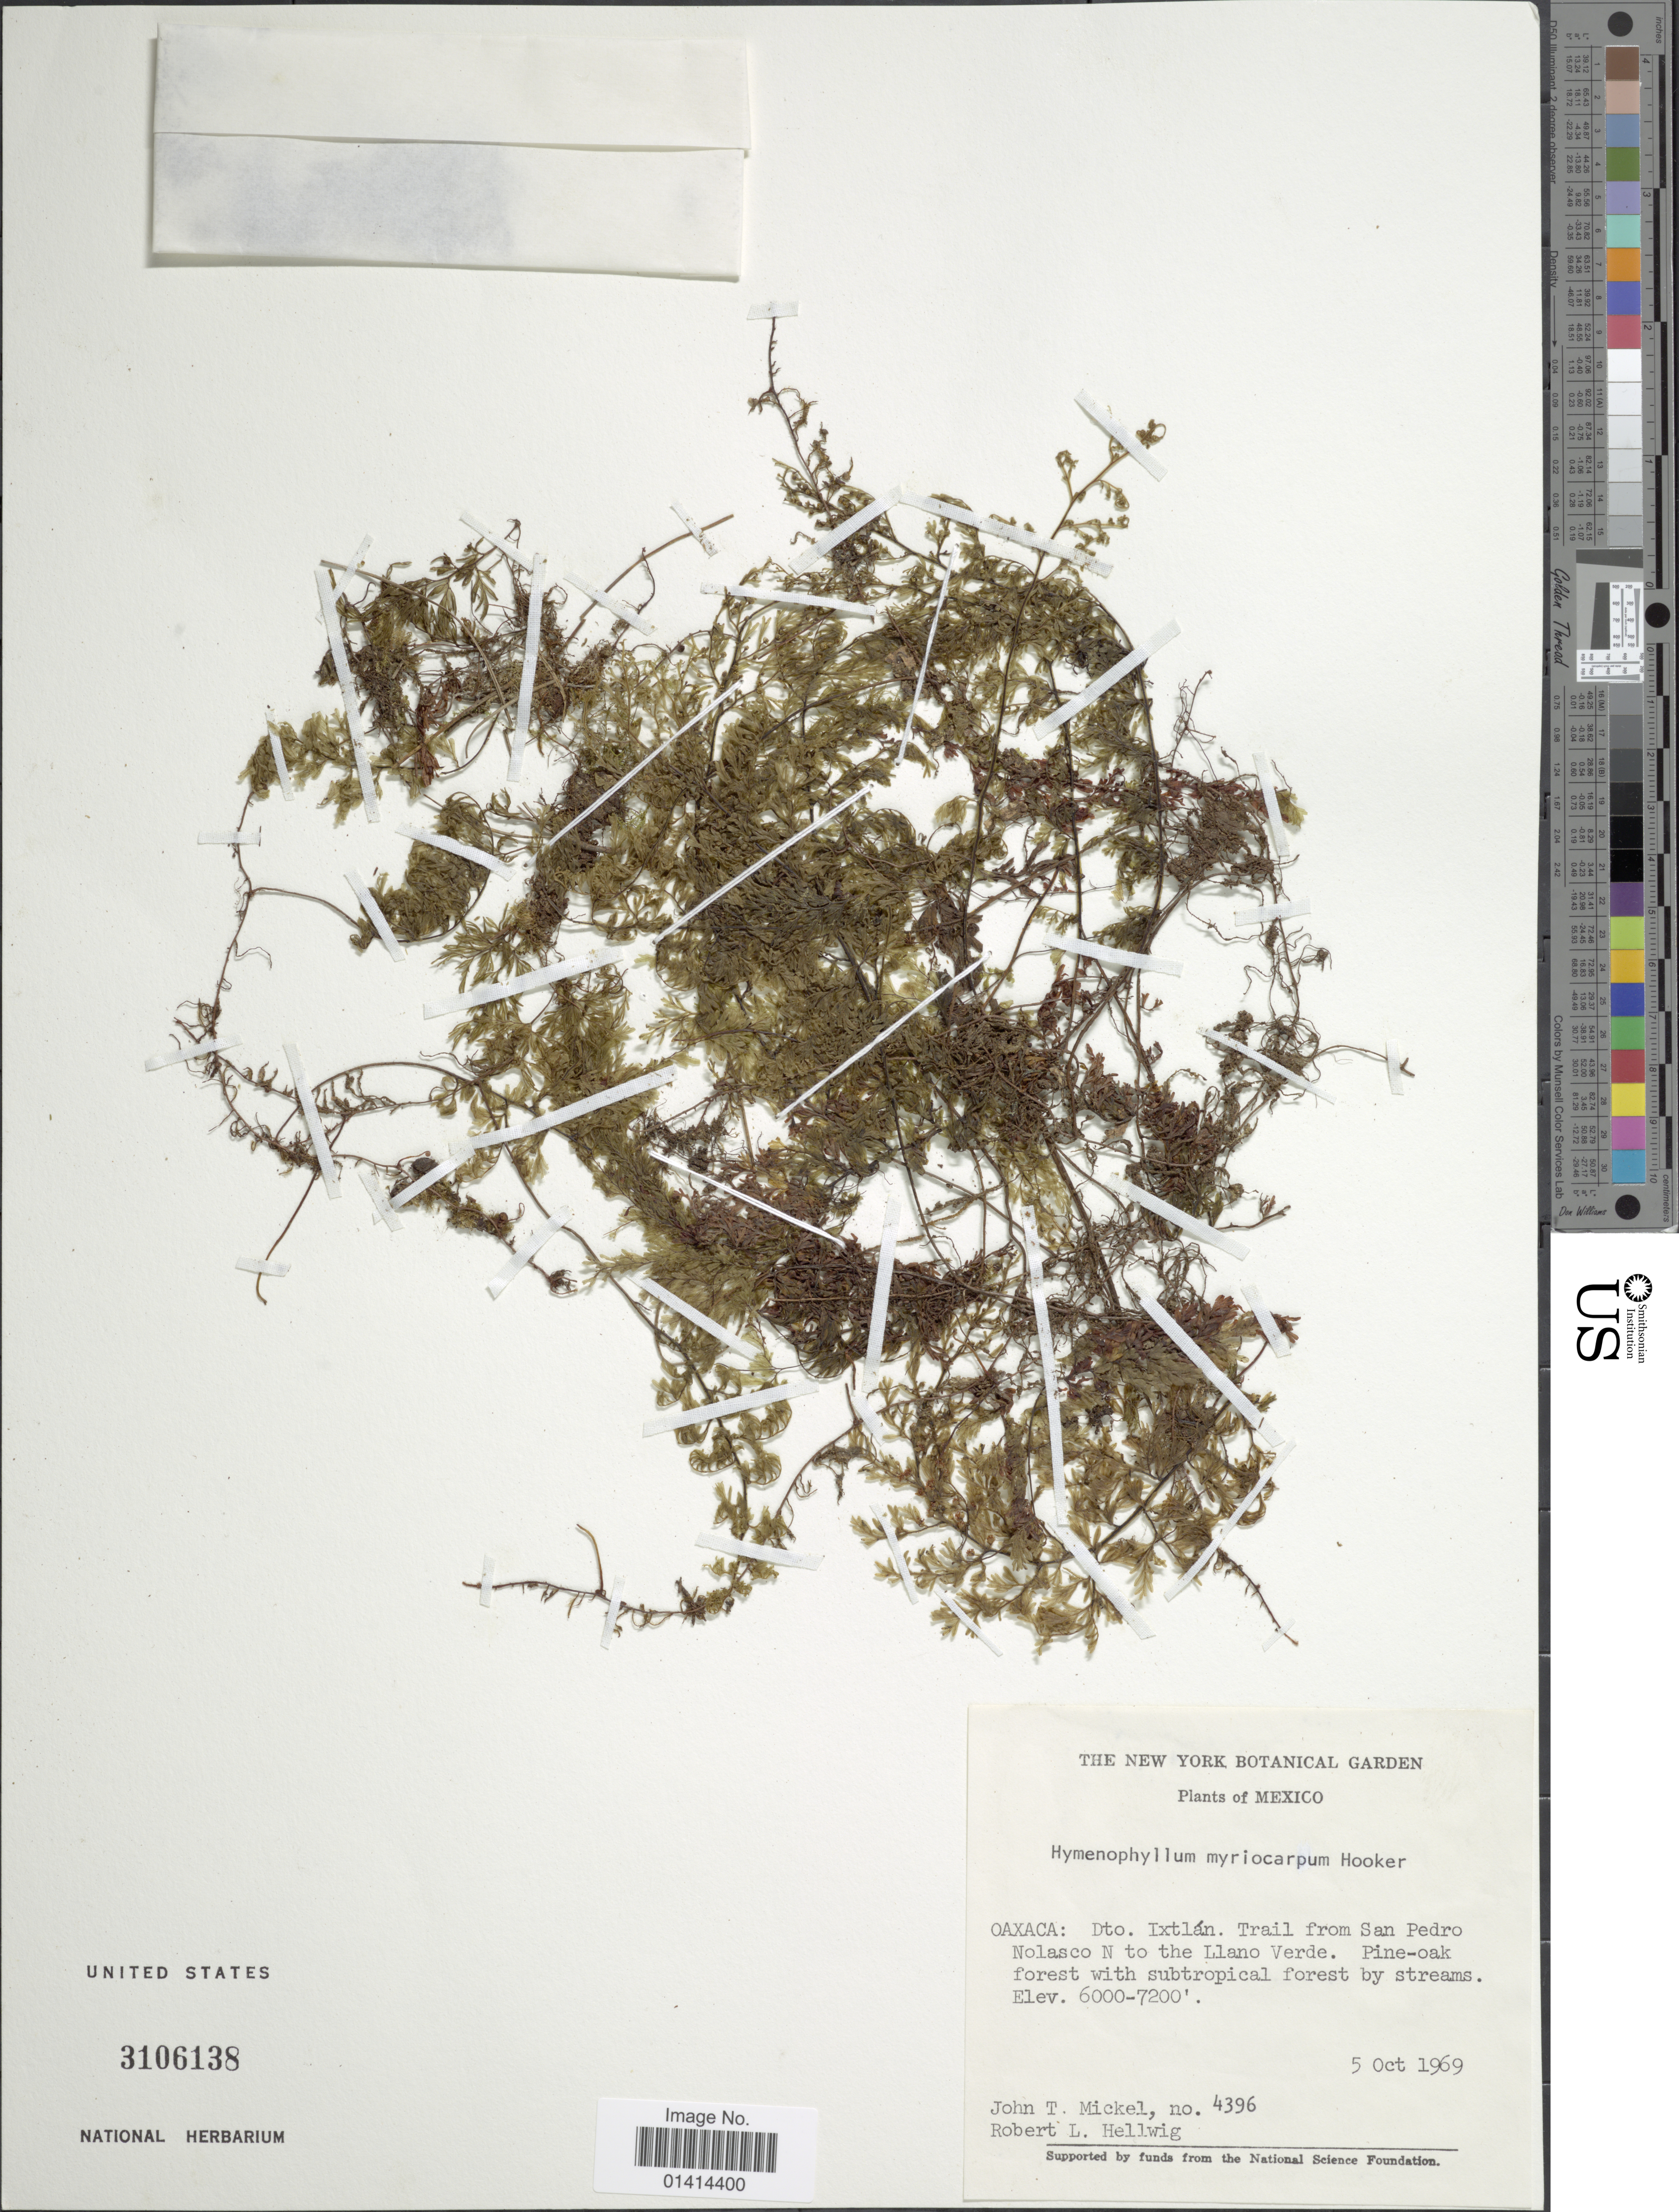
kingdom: Plantae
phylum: Tracheophyta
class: Polypodiopsida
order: Hymenophyllales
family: Hymenophyllaceae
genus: Hymenophyllum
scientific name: Hymenophyllum myriocarpum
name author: Hook.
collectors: J. T. Mickel & R. Hellwig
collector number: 4396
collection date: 1969-10-05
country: Mexico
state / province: Oaxaca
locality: Dto Ixtlán. Trail from San Pedro Nolasco N to the Llano verde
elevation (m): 1829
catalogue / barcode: US 3106138